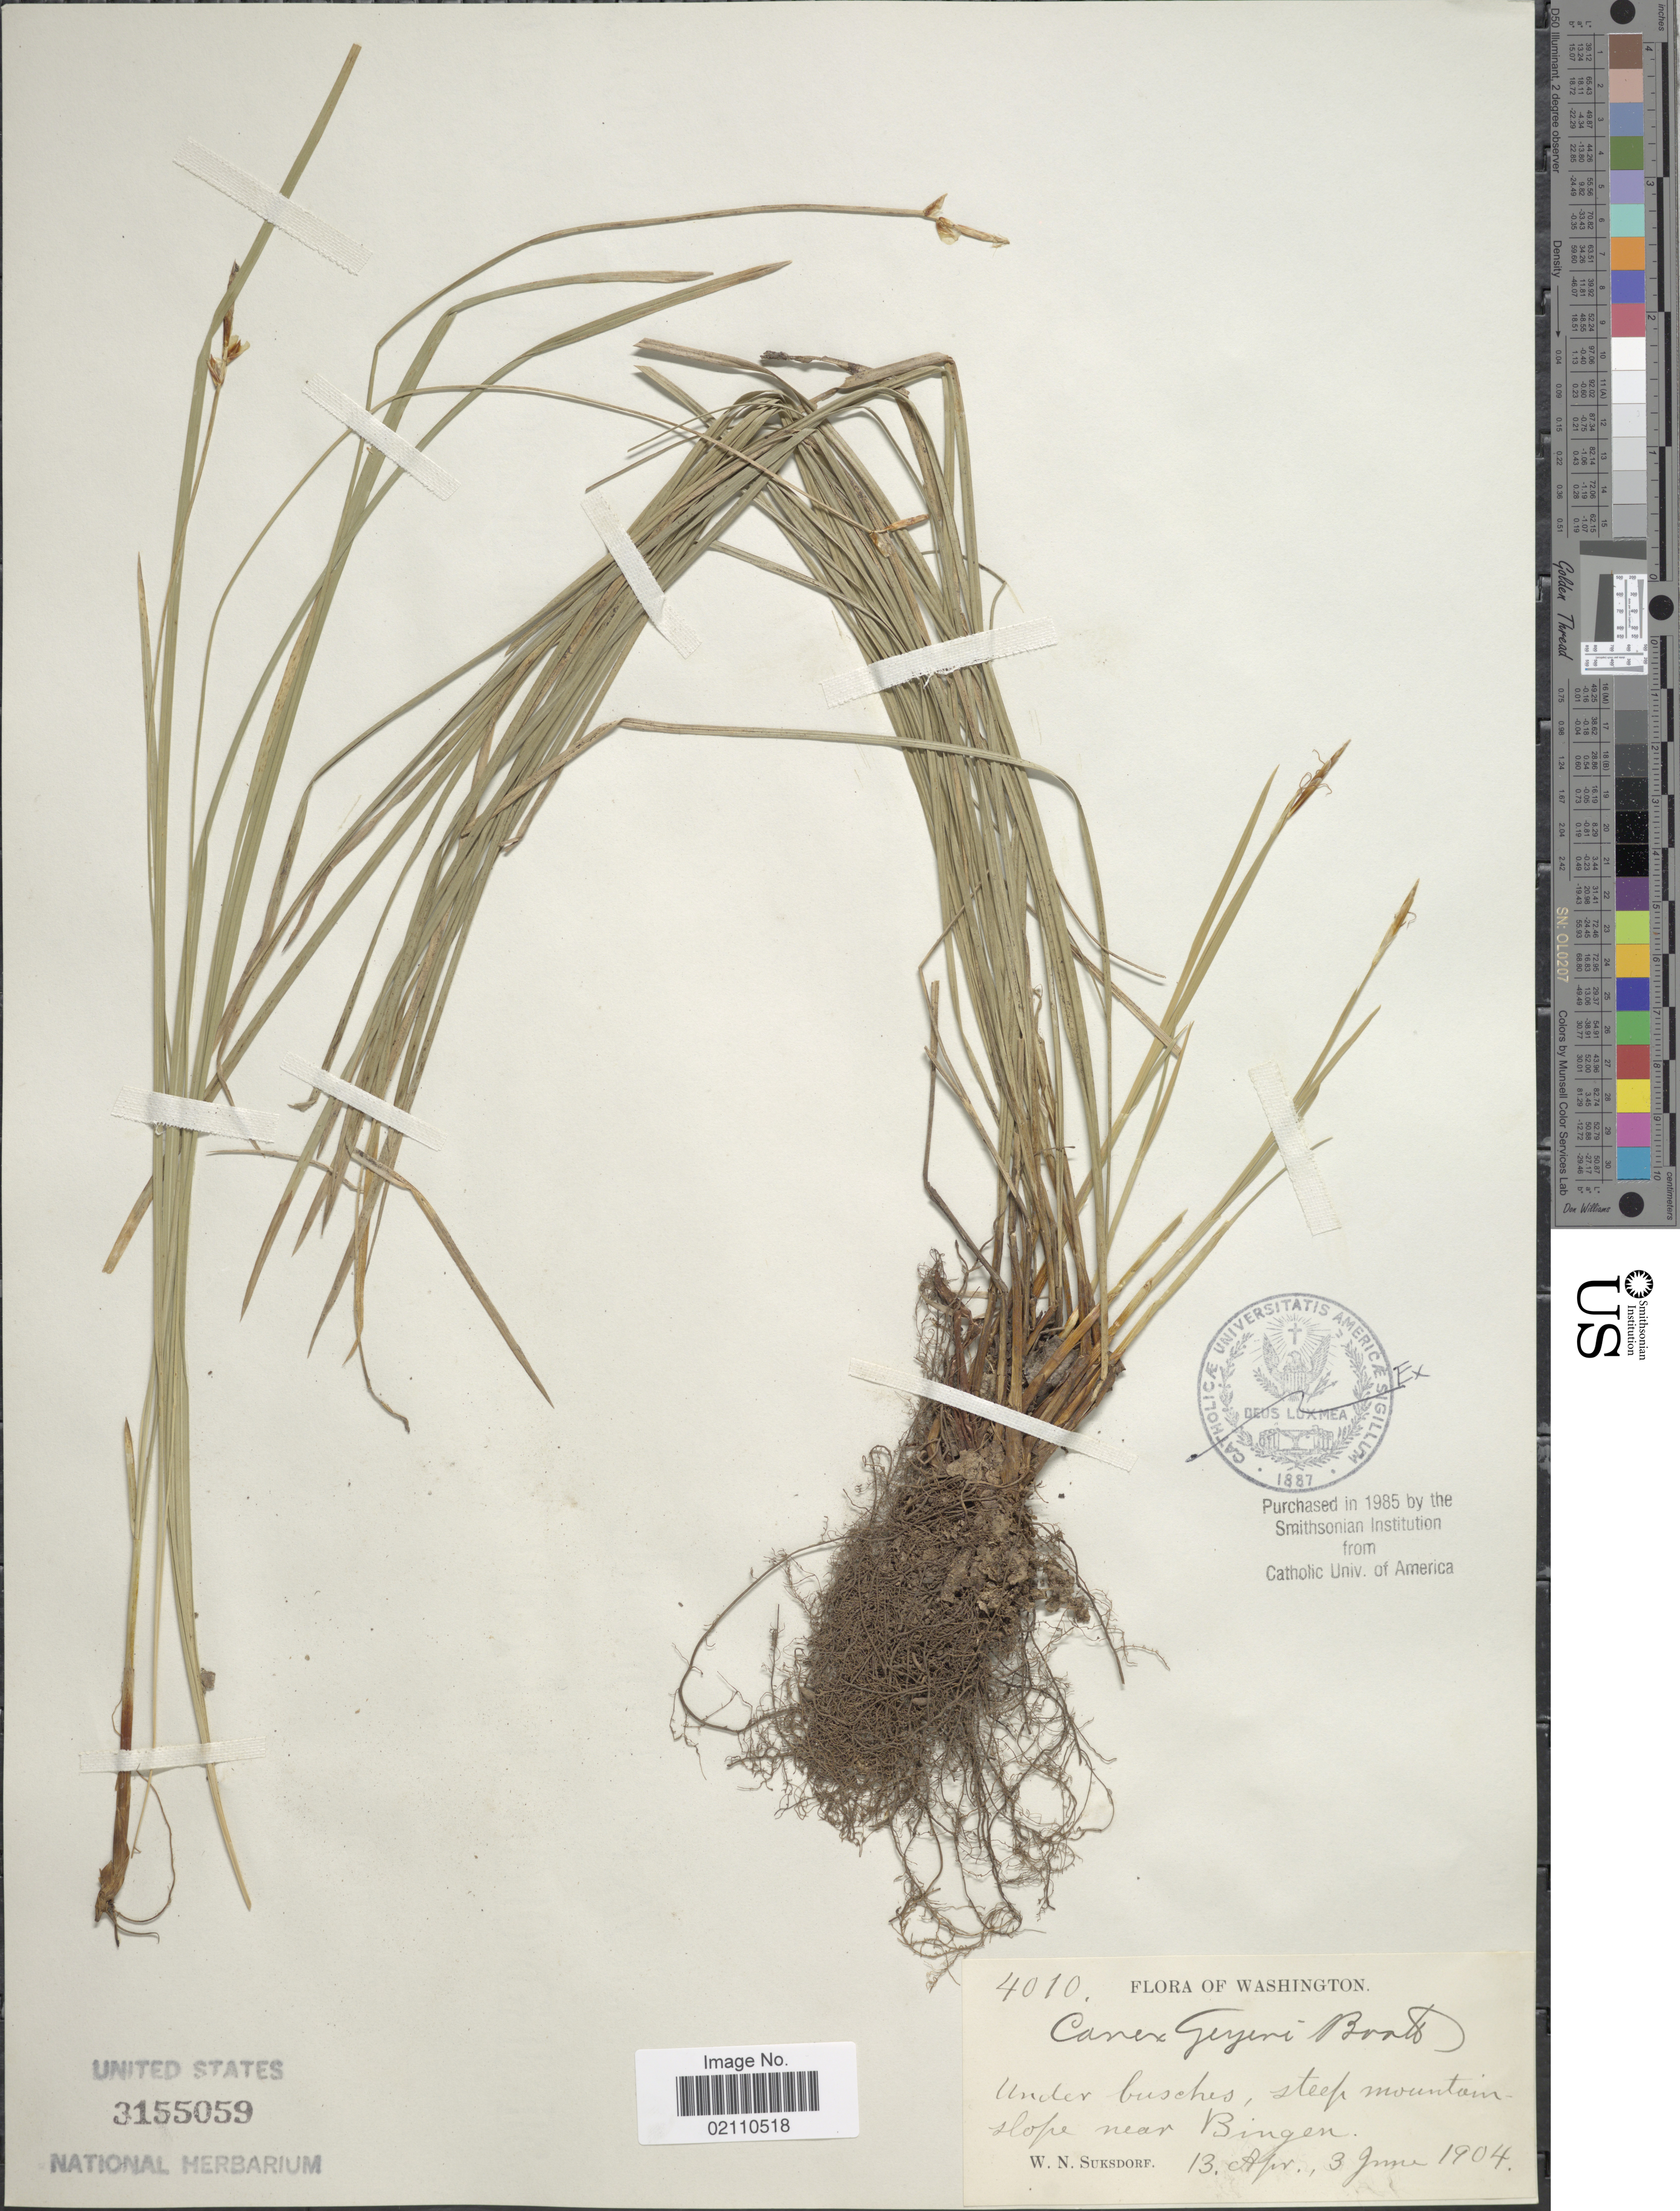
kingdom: Plantae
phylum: Tracheophyta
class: Liliopsida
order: Poales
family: Cyperaceae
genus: Carex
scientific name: Carex geyeri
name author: Boott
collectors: W. N. Suksdorf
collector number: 4010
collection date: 1904-06-03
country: United States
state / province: Washington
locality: Steep mountain slope near Bingen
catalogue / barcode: US 3155059